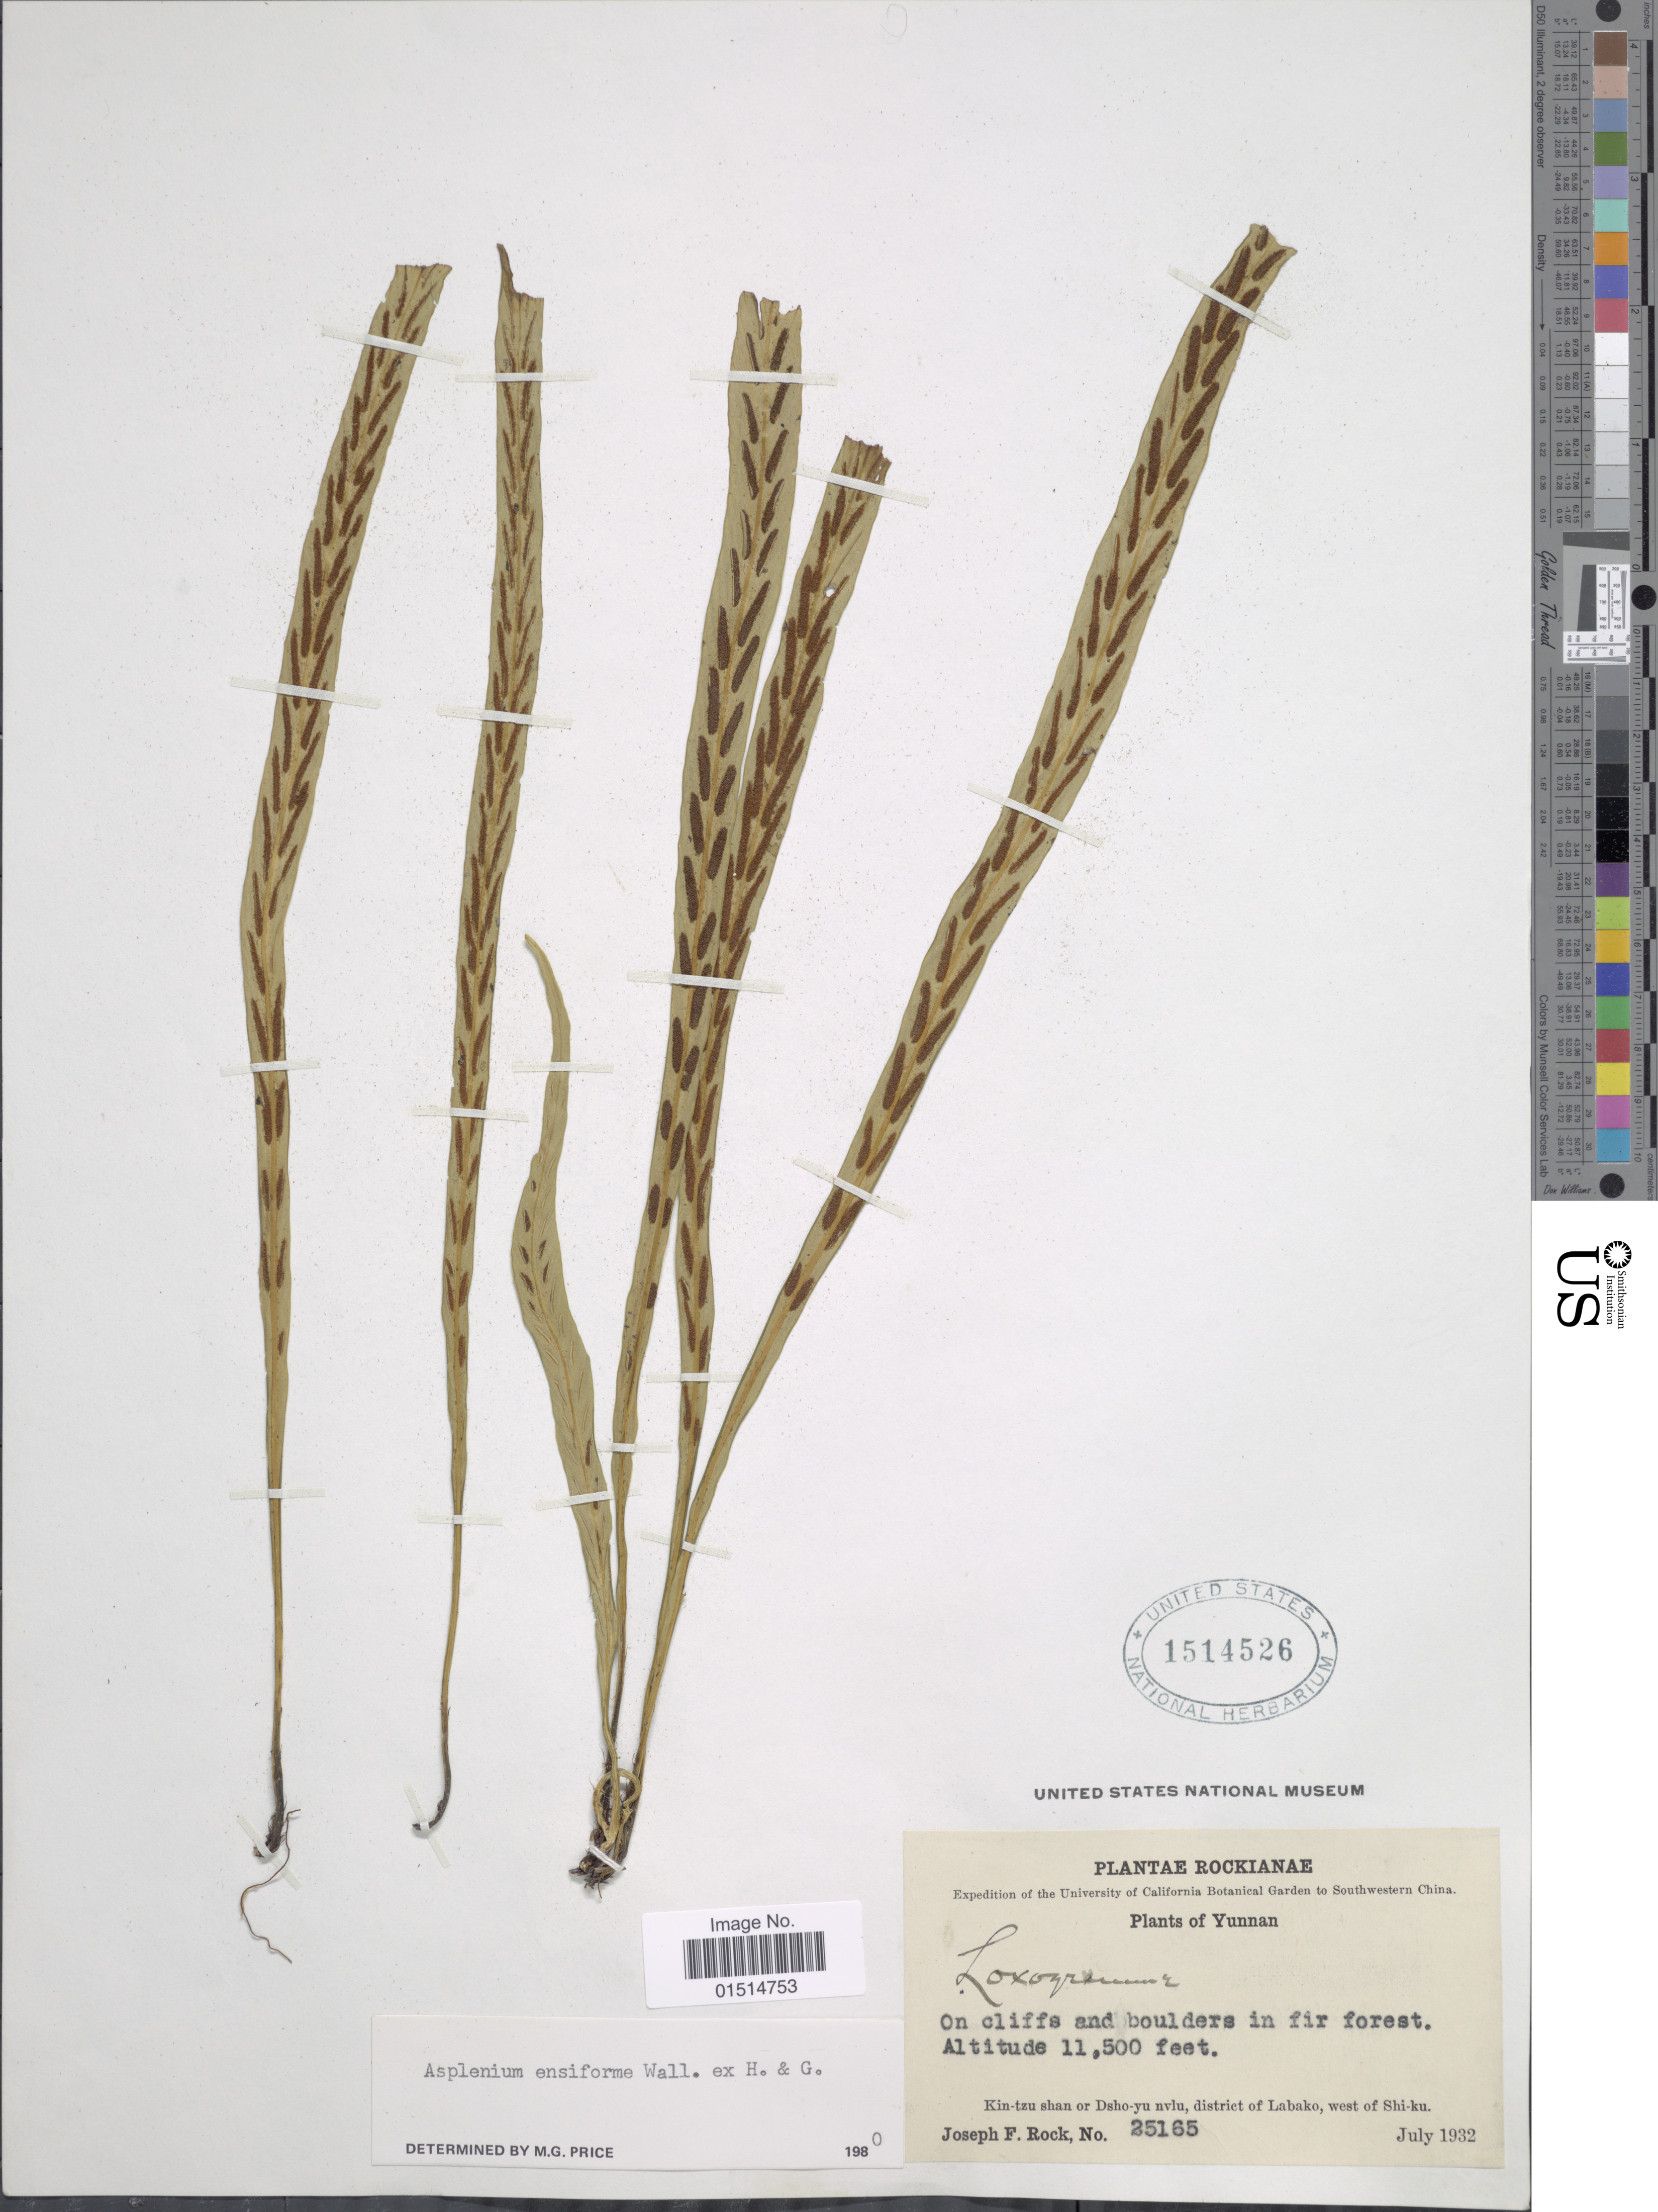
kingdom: Plantae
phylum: Tracheophyta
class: Polypodiopsida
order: Polypodiales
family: Aspleniaceae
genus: Asplenium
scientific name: Asplenium ensiforme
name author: Wall. ex Hook. & Grev.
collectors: J. F. Rock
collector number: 25165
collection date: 1932-07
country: China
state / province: Yunnan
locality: Rockianae, On cliffs and boulders in fir forest, Kin-tzu shan or Dsho-yu nvlu. district of Labako, west of Shi-ku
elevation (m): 3505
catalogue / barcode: US 1514526